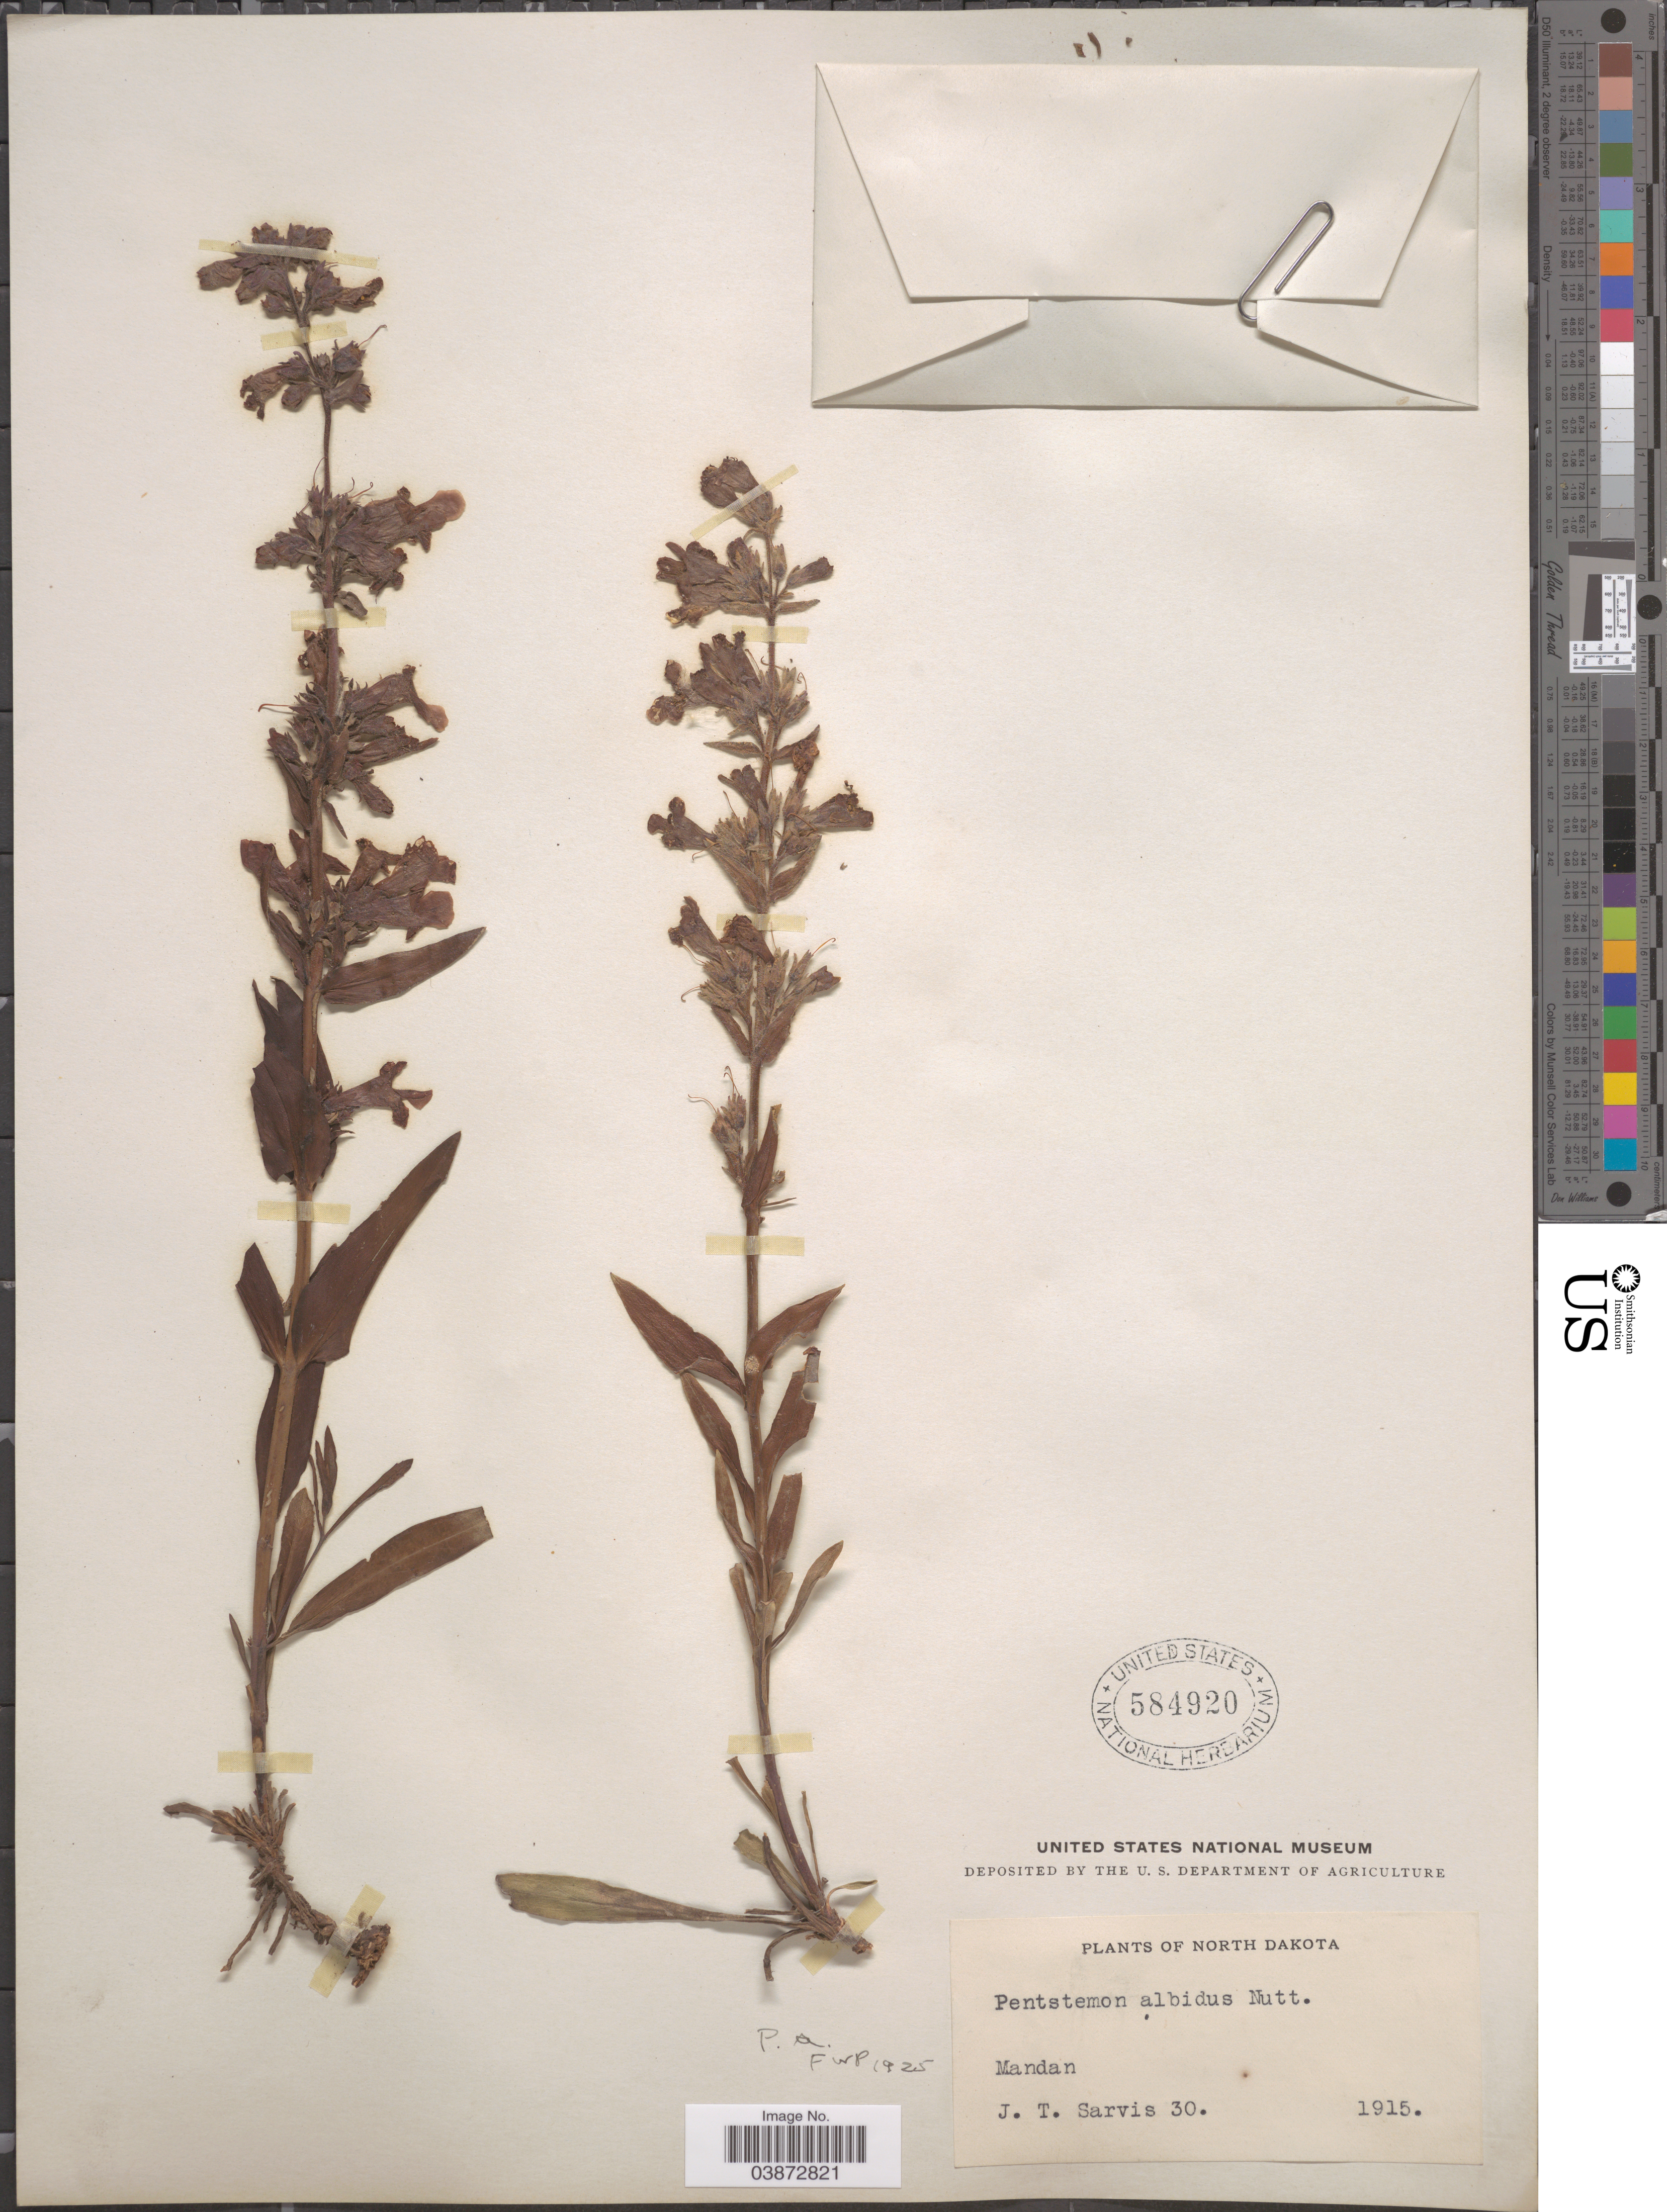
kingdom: Plantae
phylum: Tracheophyta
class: Magnoliopsida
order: Lamiales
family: Plantaginaceae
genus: Penstemon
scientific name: Penstemon albidus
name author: Nutt.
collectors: J. Sarvis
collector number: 30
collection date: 1915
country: United States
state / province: North Dakota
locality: Mandan.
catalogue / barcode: US 584920